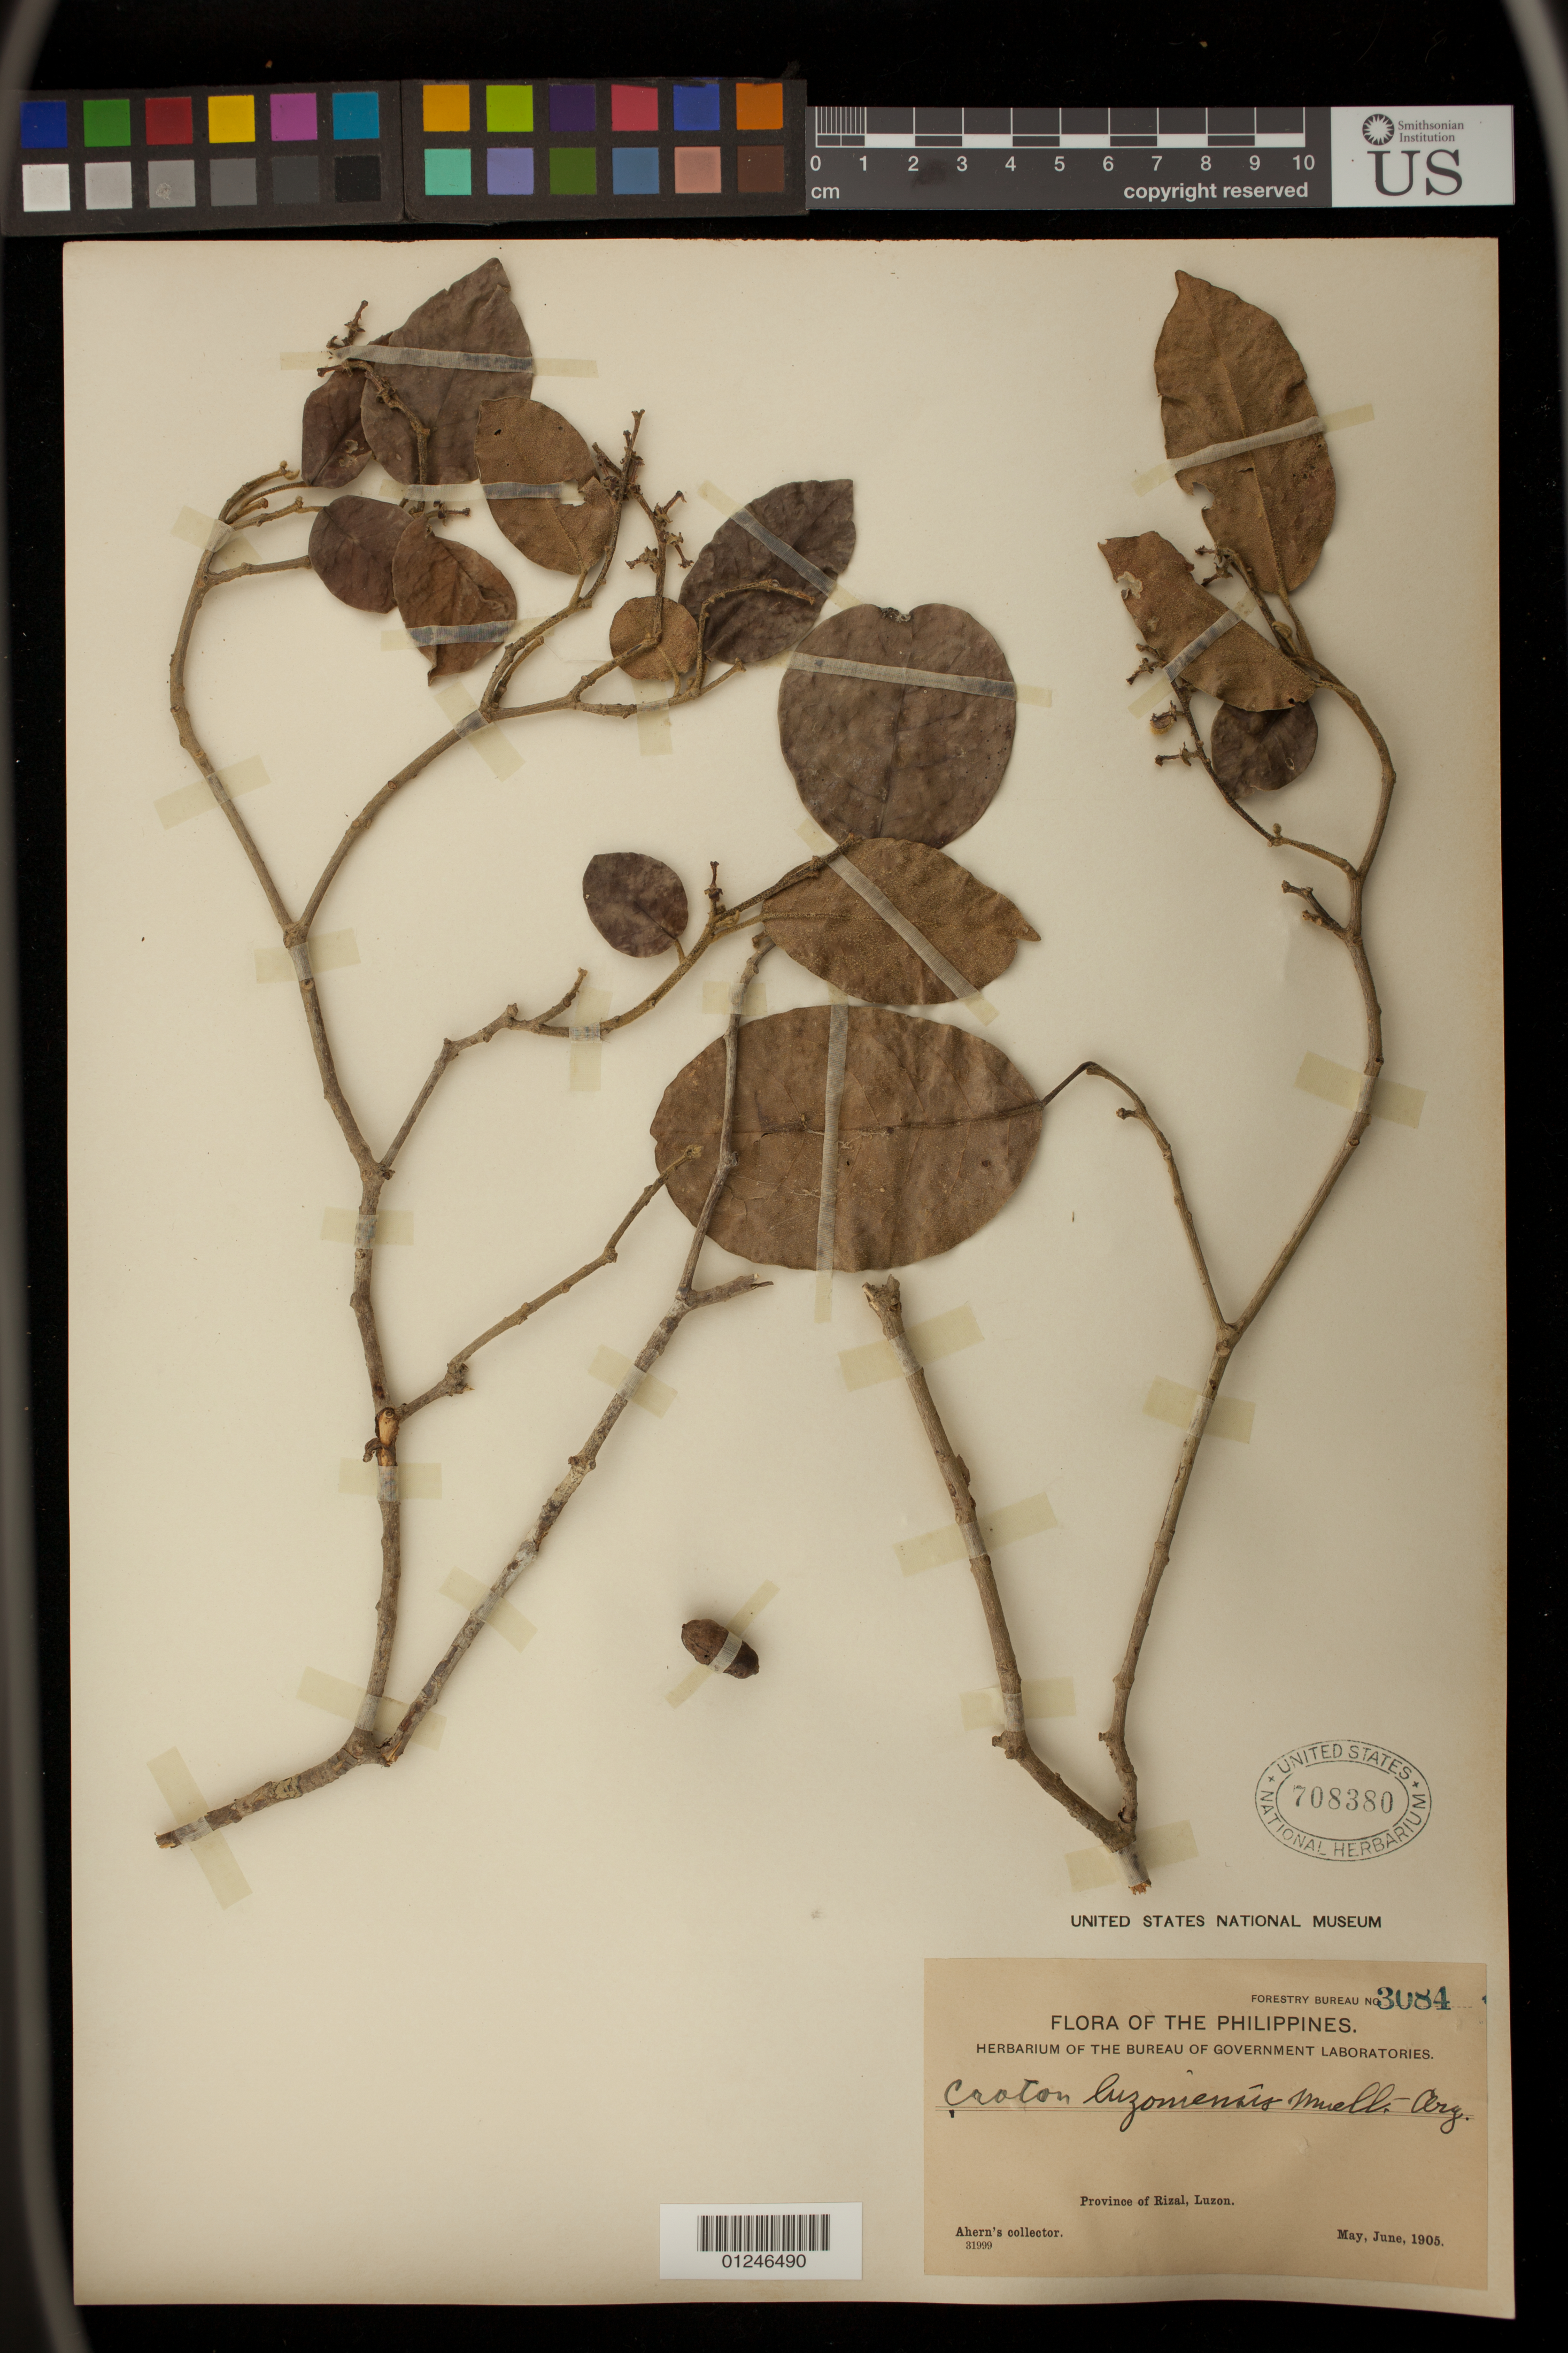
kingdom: Plantae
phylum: Tracheophyta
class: Magnoliopsida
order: Malpighiales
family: Euphorbiaceae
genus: Croton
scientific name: Croton luzoniensis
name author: Müll. Arg.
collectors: Ahern's collector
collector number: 3084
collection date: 1905-05-01/1905-06-01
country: Philippines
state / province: Calabarzon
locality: Province of Rizal, Luzon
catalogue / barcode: US 708380